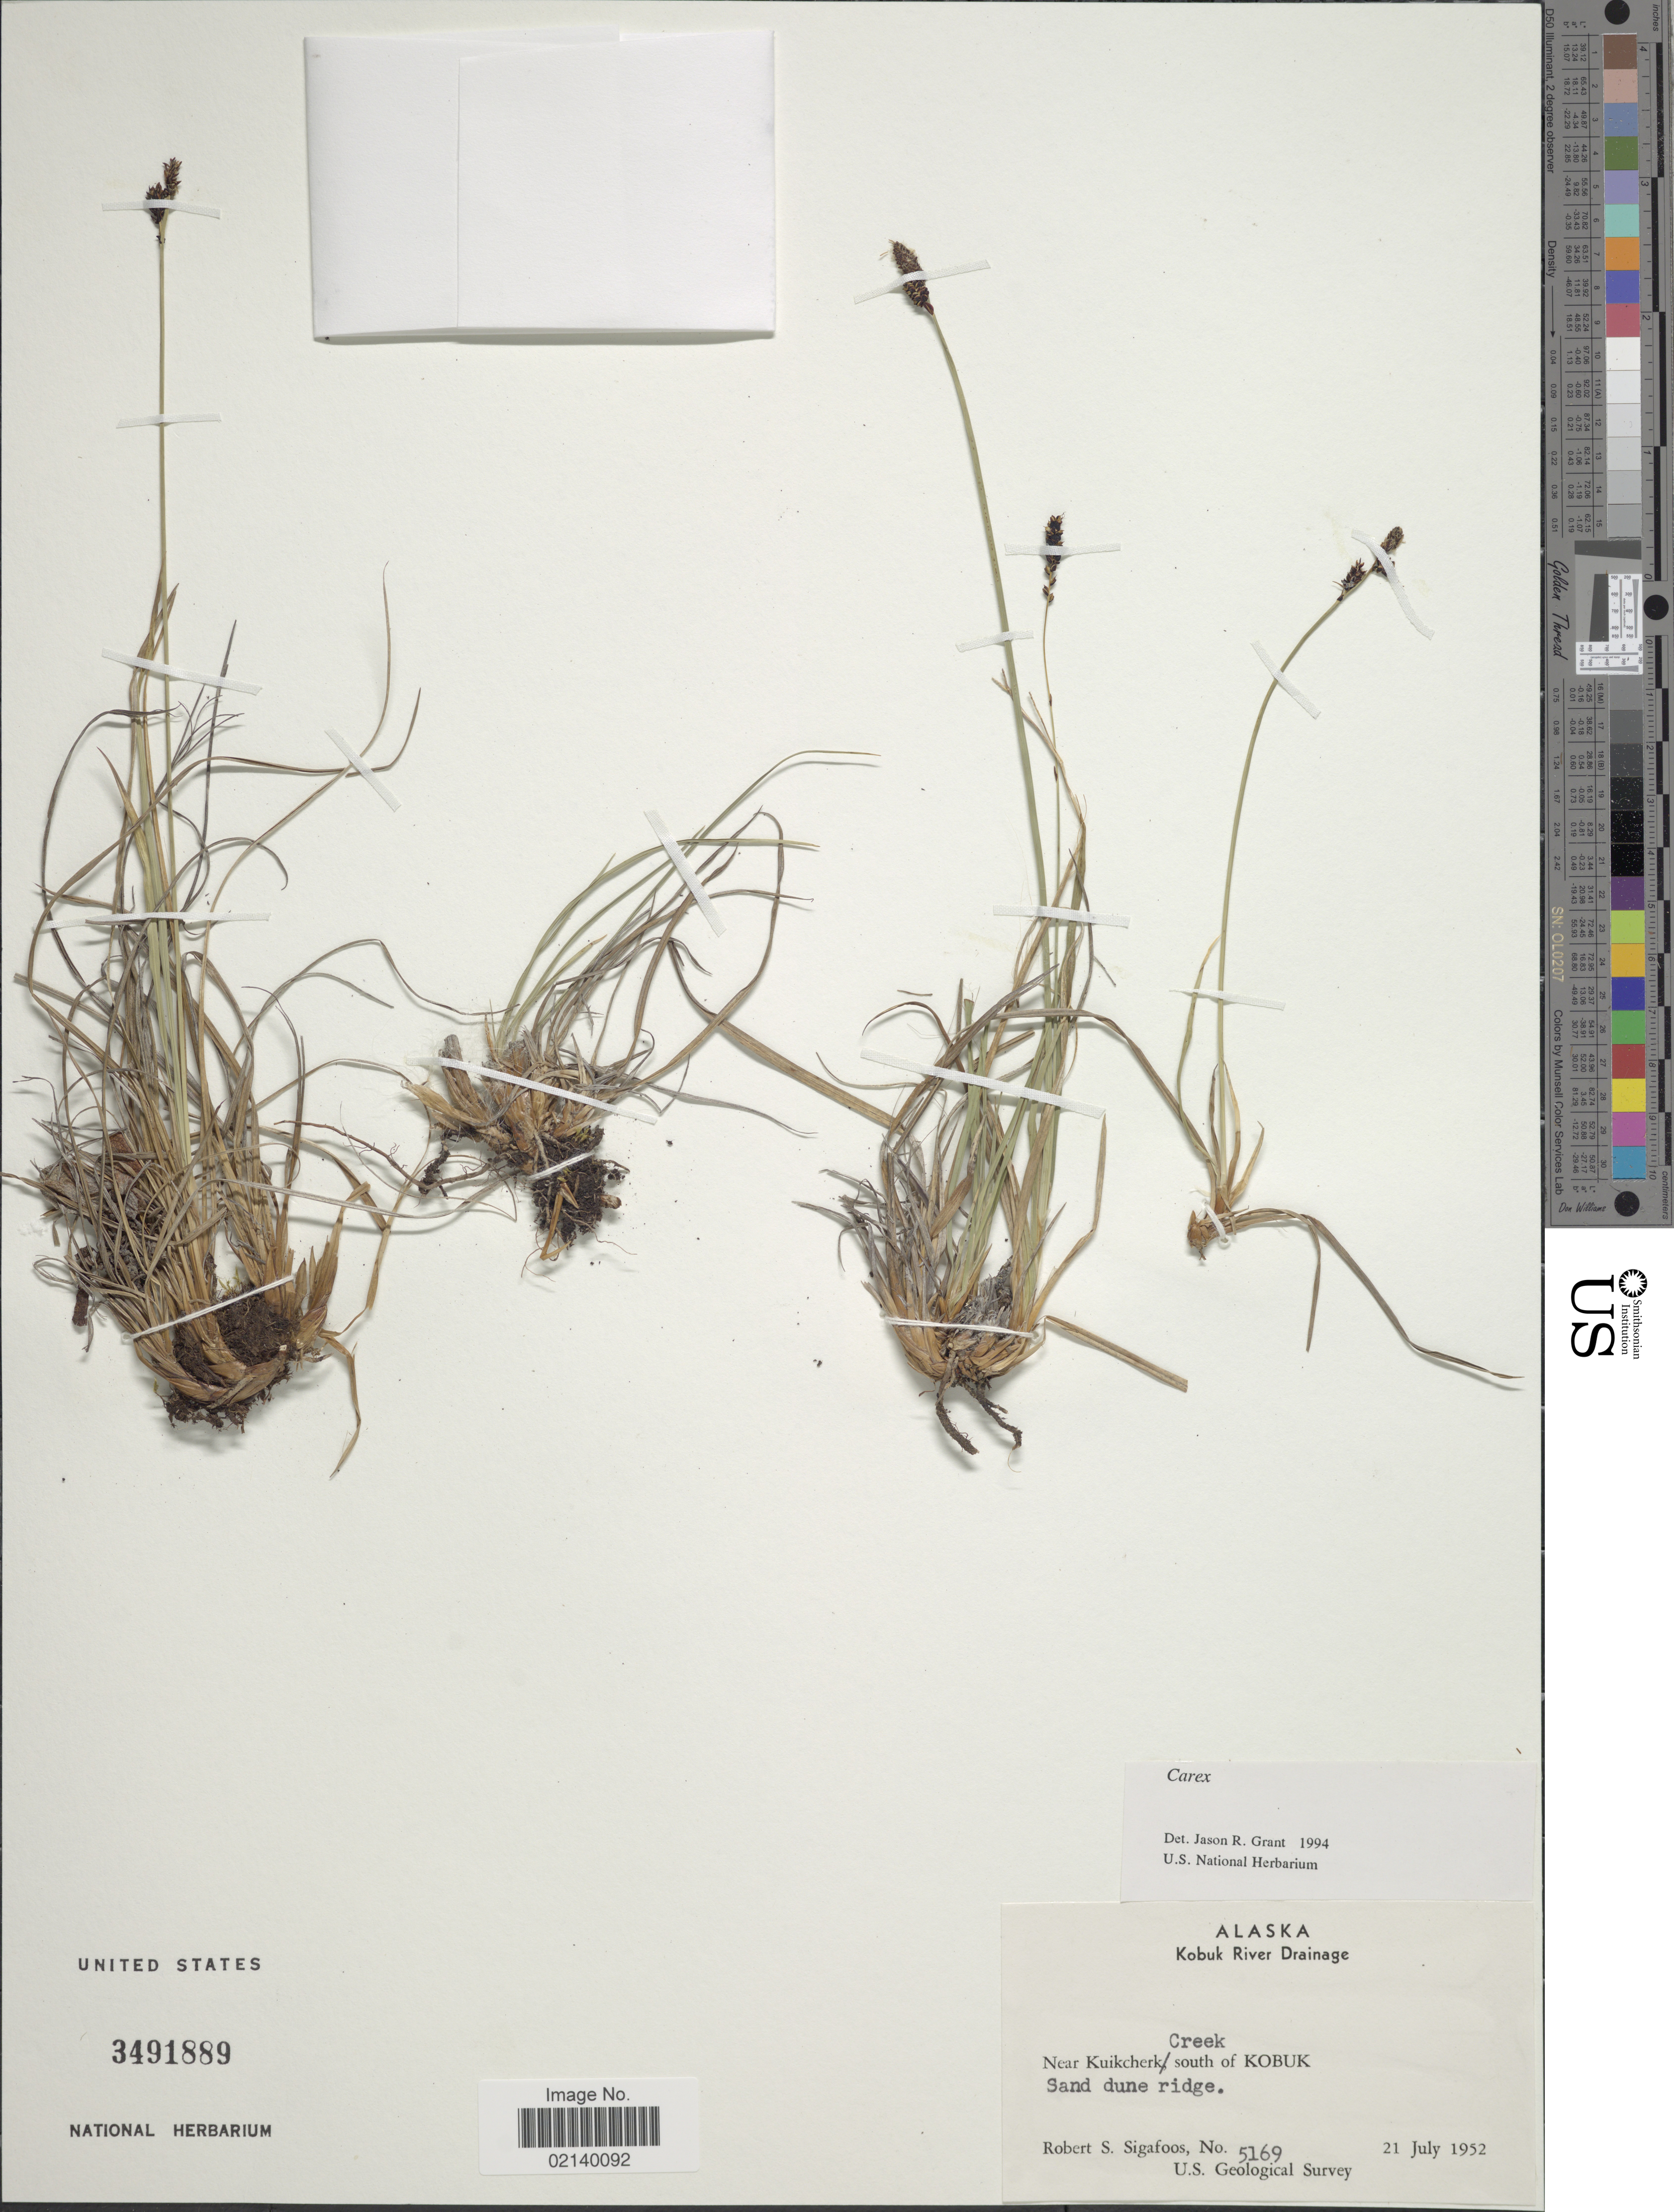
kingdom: Plantae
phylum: Tracheophyta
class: Liliopsida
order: Poales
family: Cyperaceae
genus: Carex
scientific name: Carex sp.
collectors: R. Sigafoos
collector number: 5169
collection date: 1952-07-21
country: United States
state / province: Alaska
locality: Kobuk River Drainage, near Kuikcherk Creek, south of Kobuk, sand dune river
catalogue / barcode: US 3491889